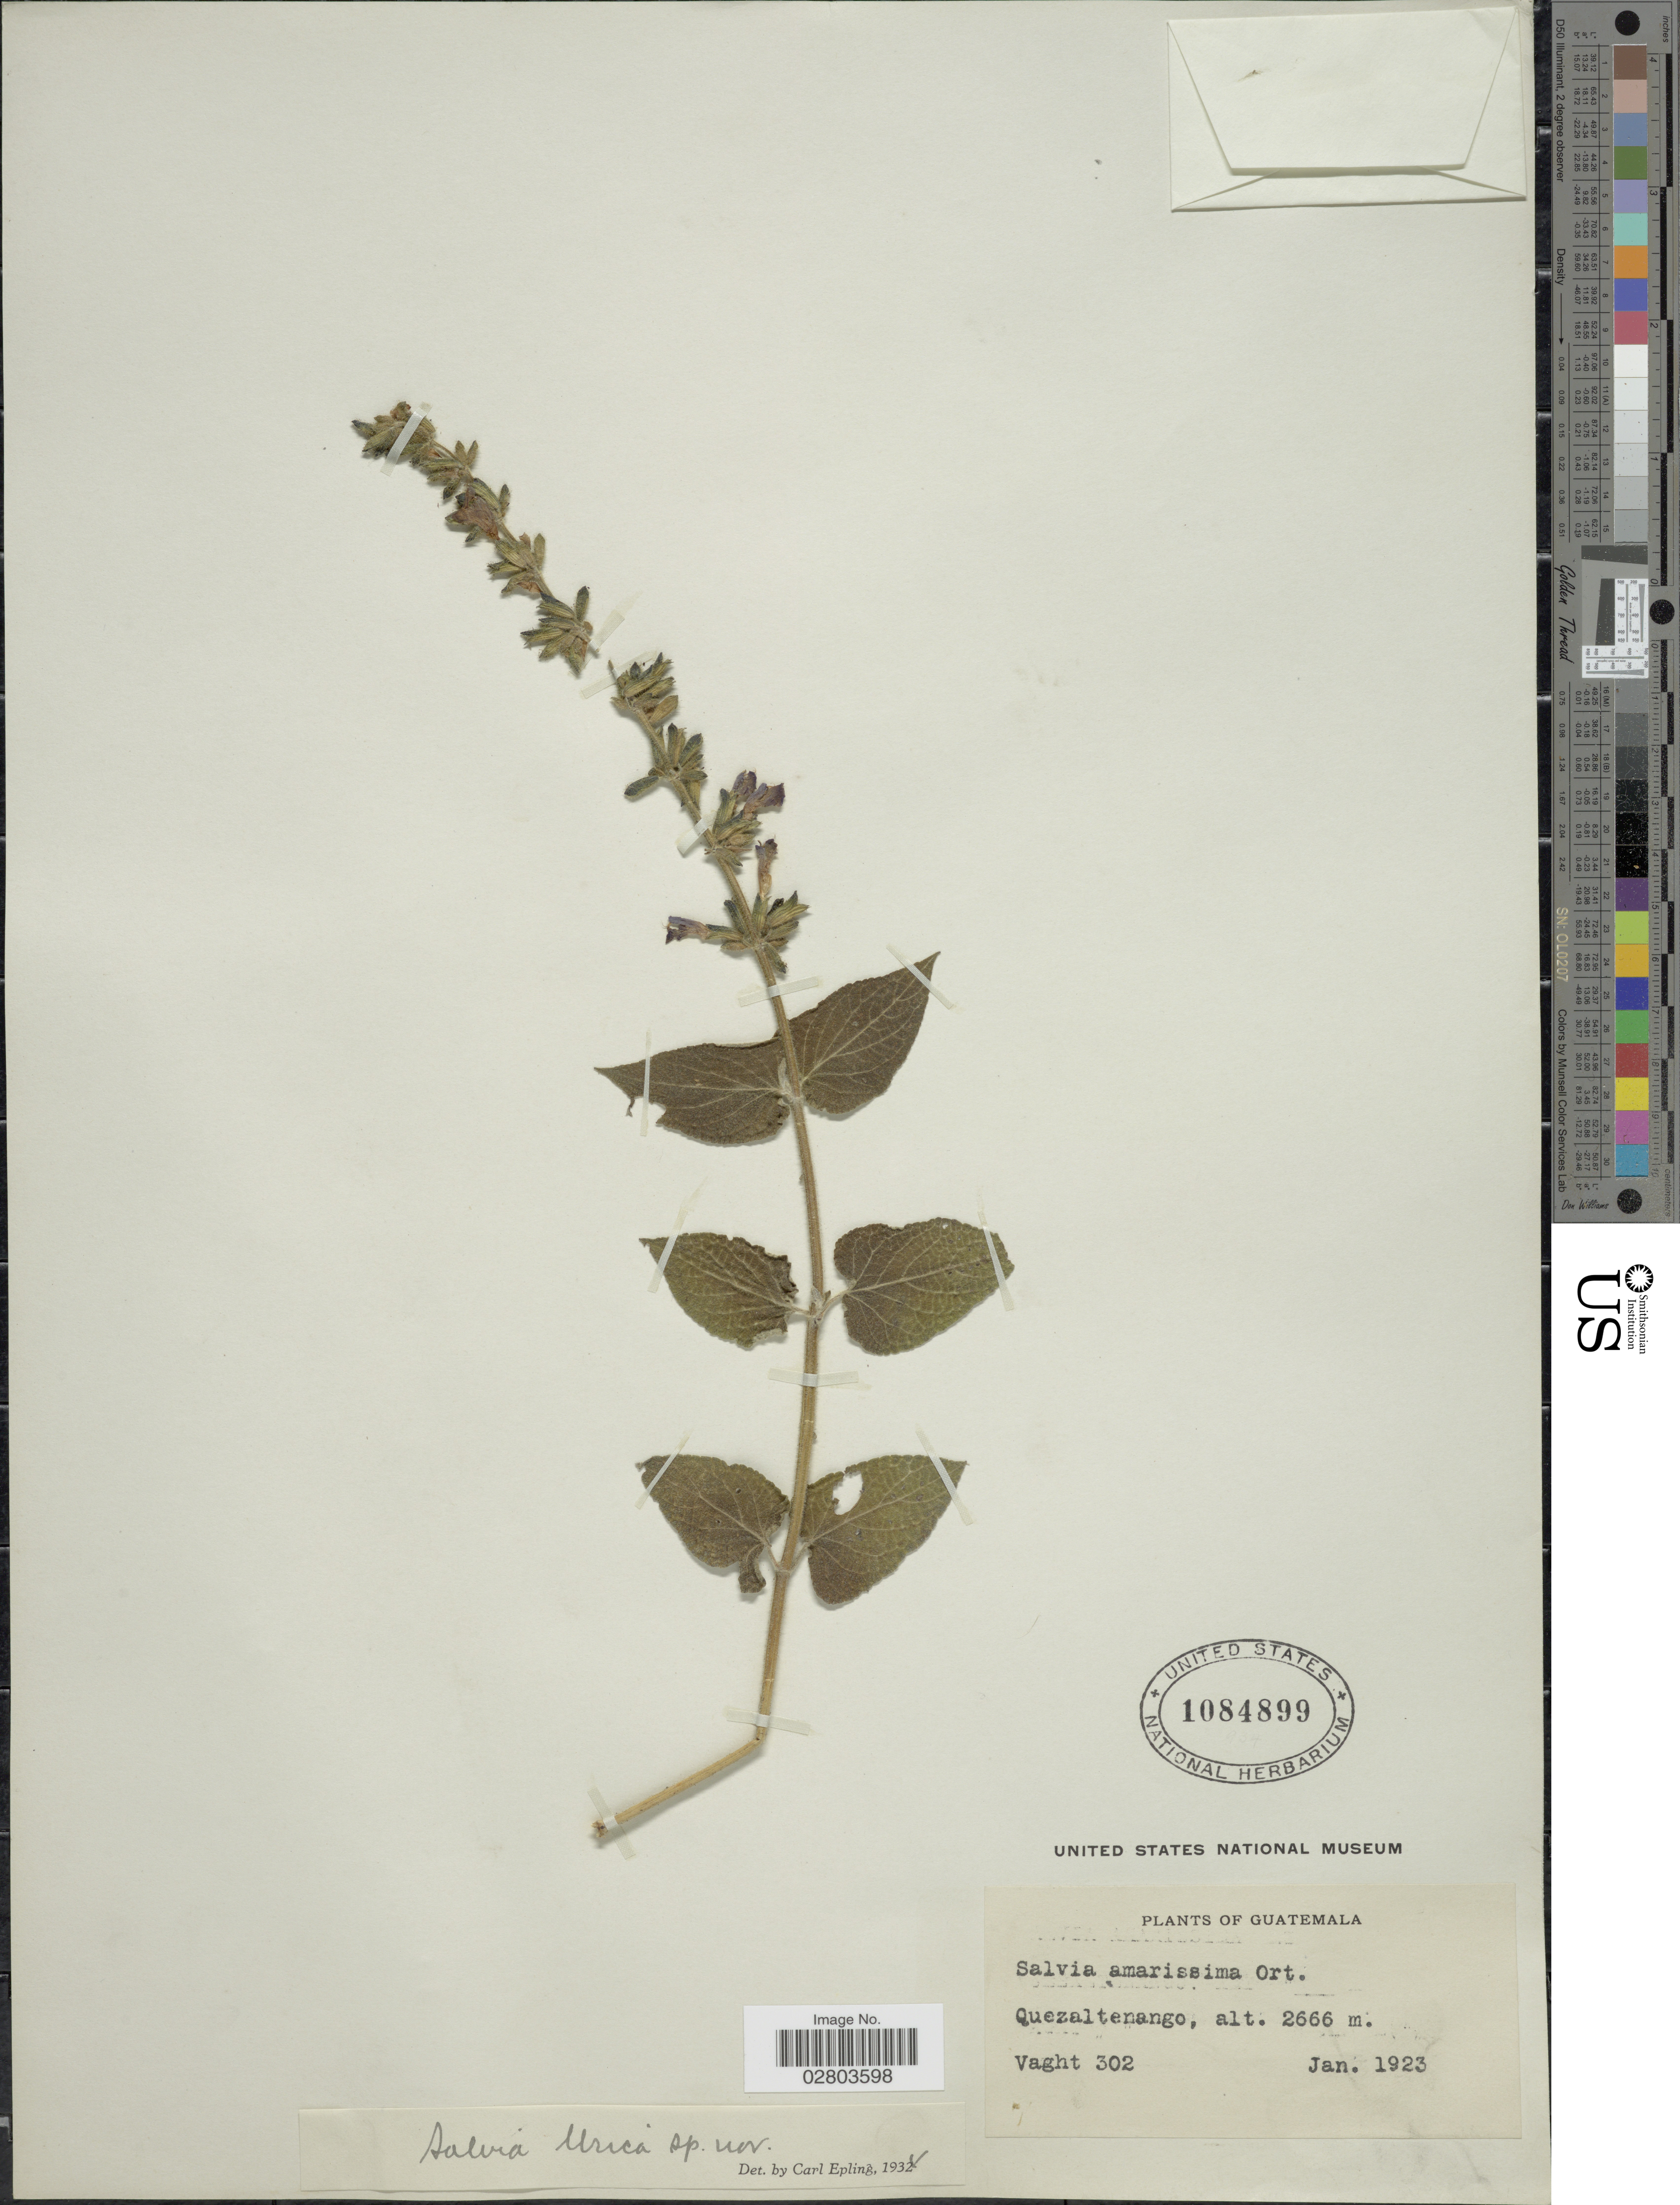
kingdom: Plantae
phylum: Tracheophyta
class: Magnoliopsida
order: Lamiales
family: Lamiaceae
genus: Salvia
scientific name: Salvia urica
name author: Epling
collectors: -. Vaght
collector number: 302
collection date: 1923-01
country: Guatemala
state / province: Quetzaltenango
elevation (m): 2666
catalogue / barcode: US 1084899